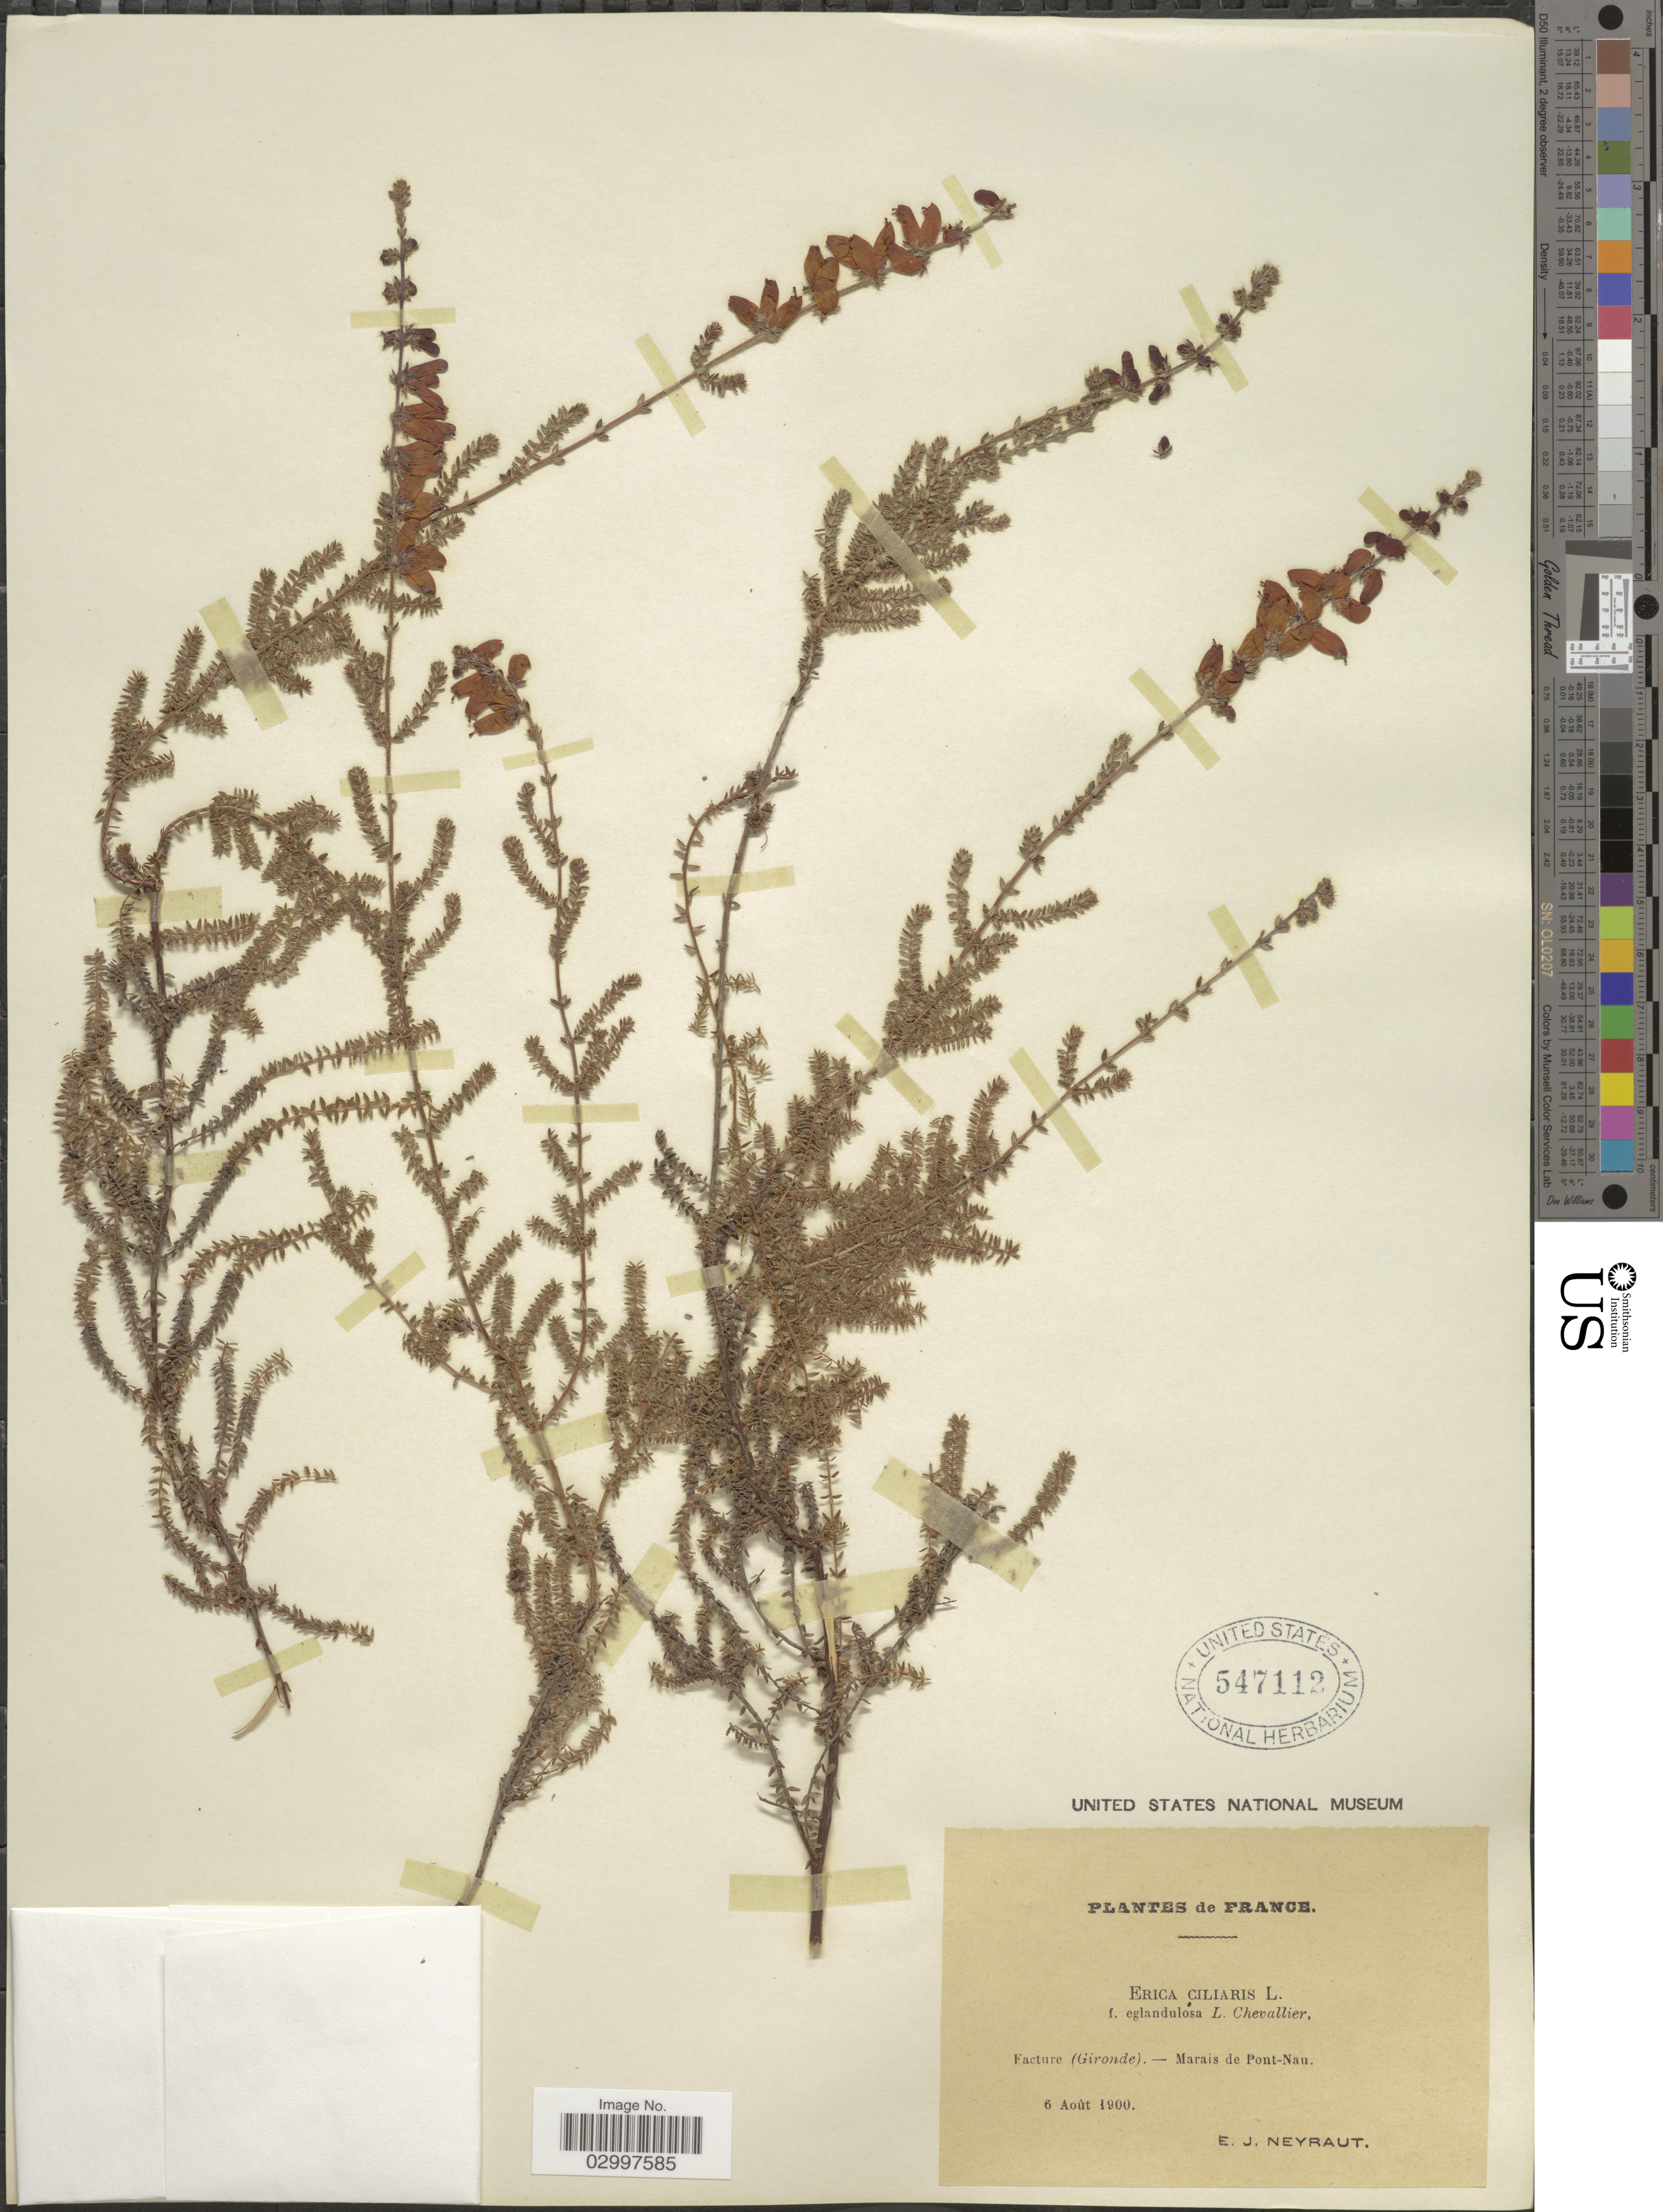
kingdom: Plantae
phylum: Tracheophyta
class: Magnoliopsida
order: Ericales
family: Ericaceae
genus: Erica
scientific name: Erica ciliaris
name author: L.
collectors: E. Neyraut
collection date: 1900-08-06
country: France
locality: Facture (Gironde). - Marais de Pont-Nau.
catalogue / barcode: US 547112